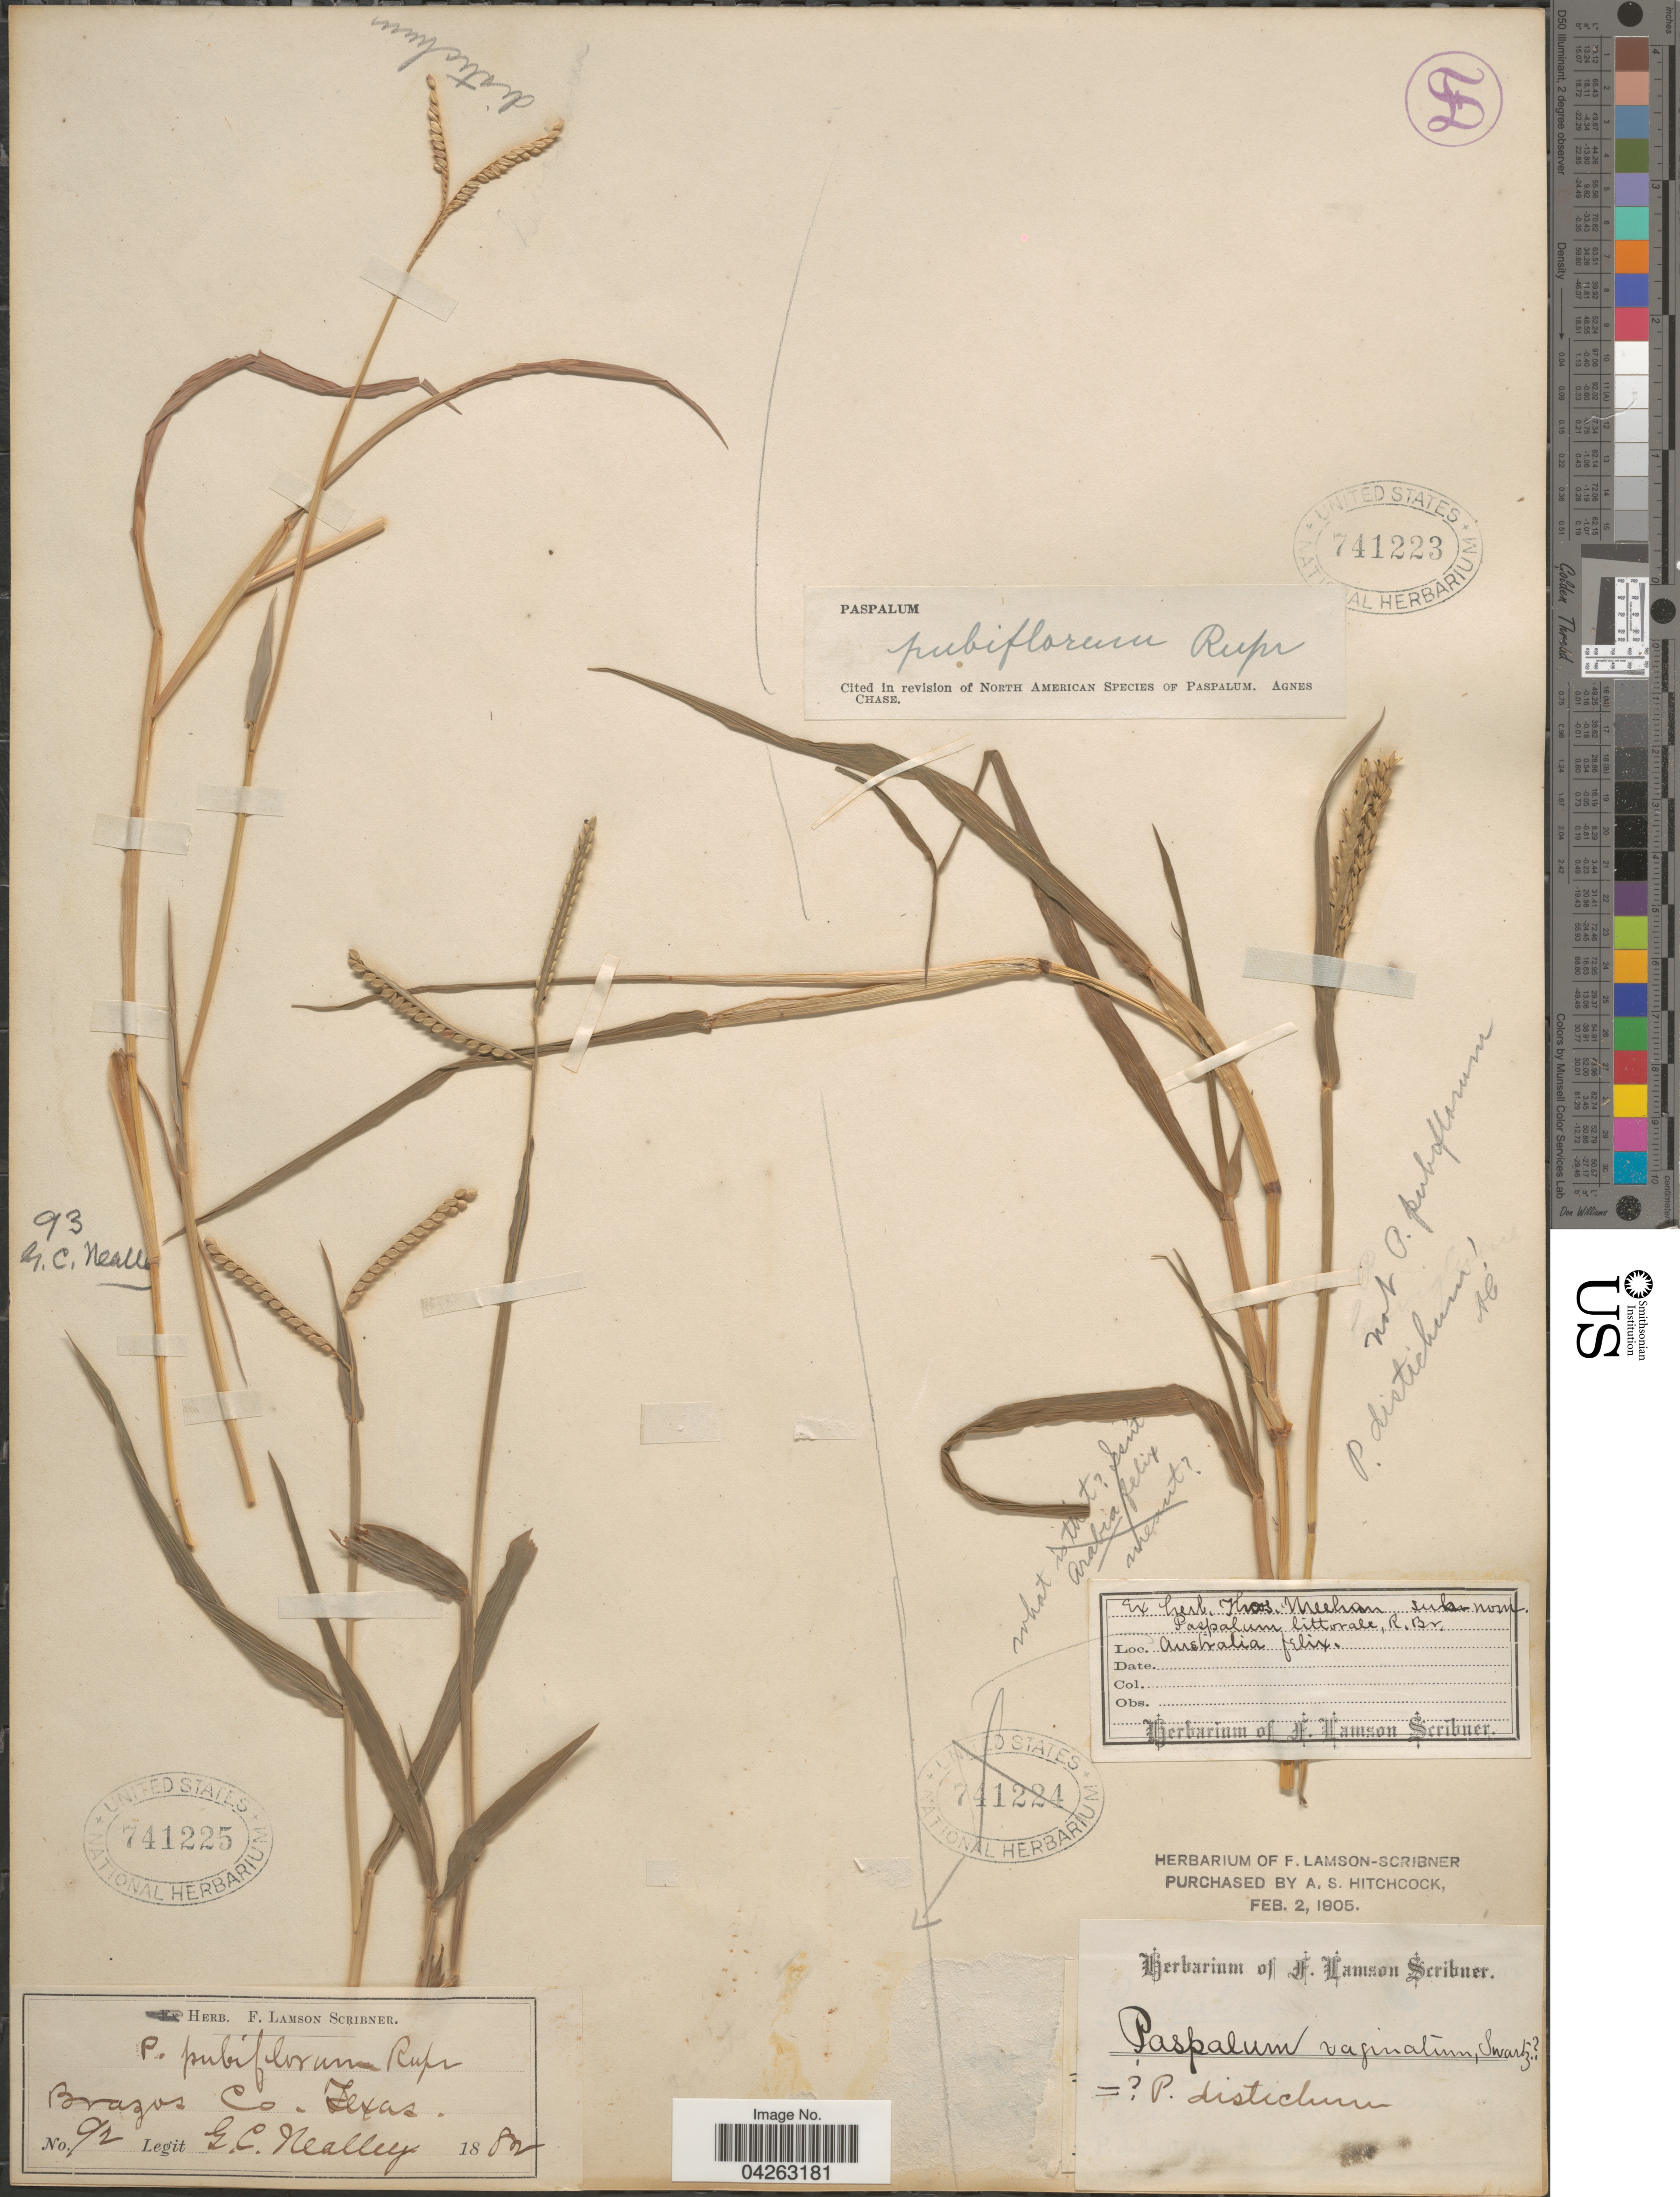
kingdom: Plantae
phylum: Tracheophyta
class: Liliopsida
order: Poales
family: Poaceae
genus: Paspalum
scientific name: Paspalum pubiflorum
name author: Rupr. ex E. Fourn.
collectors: G. C. Nealley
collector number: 92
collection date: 1882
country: United States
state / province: Texas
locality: Brazos Co.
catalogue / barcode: US 741225